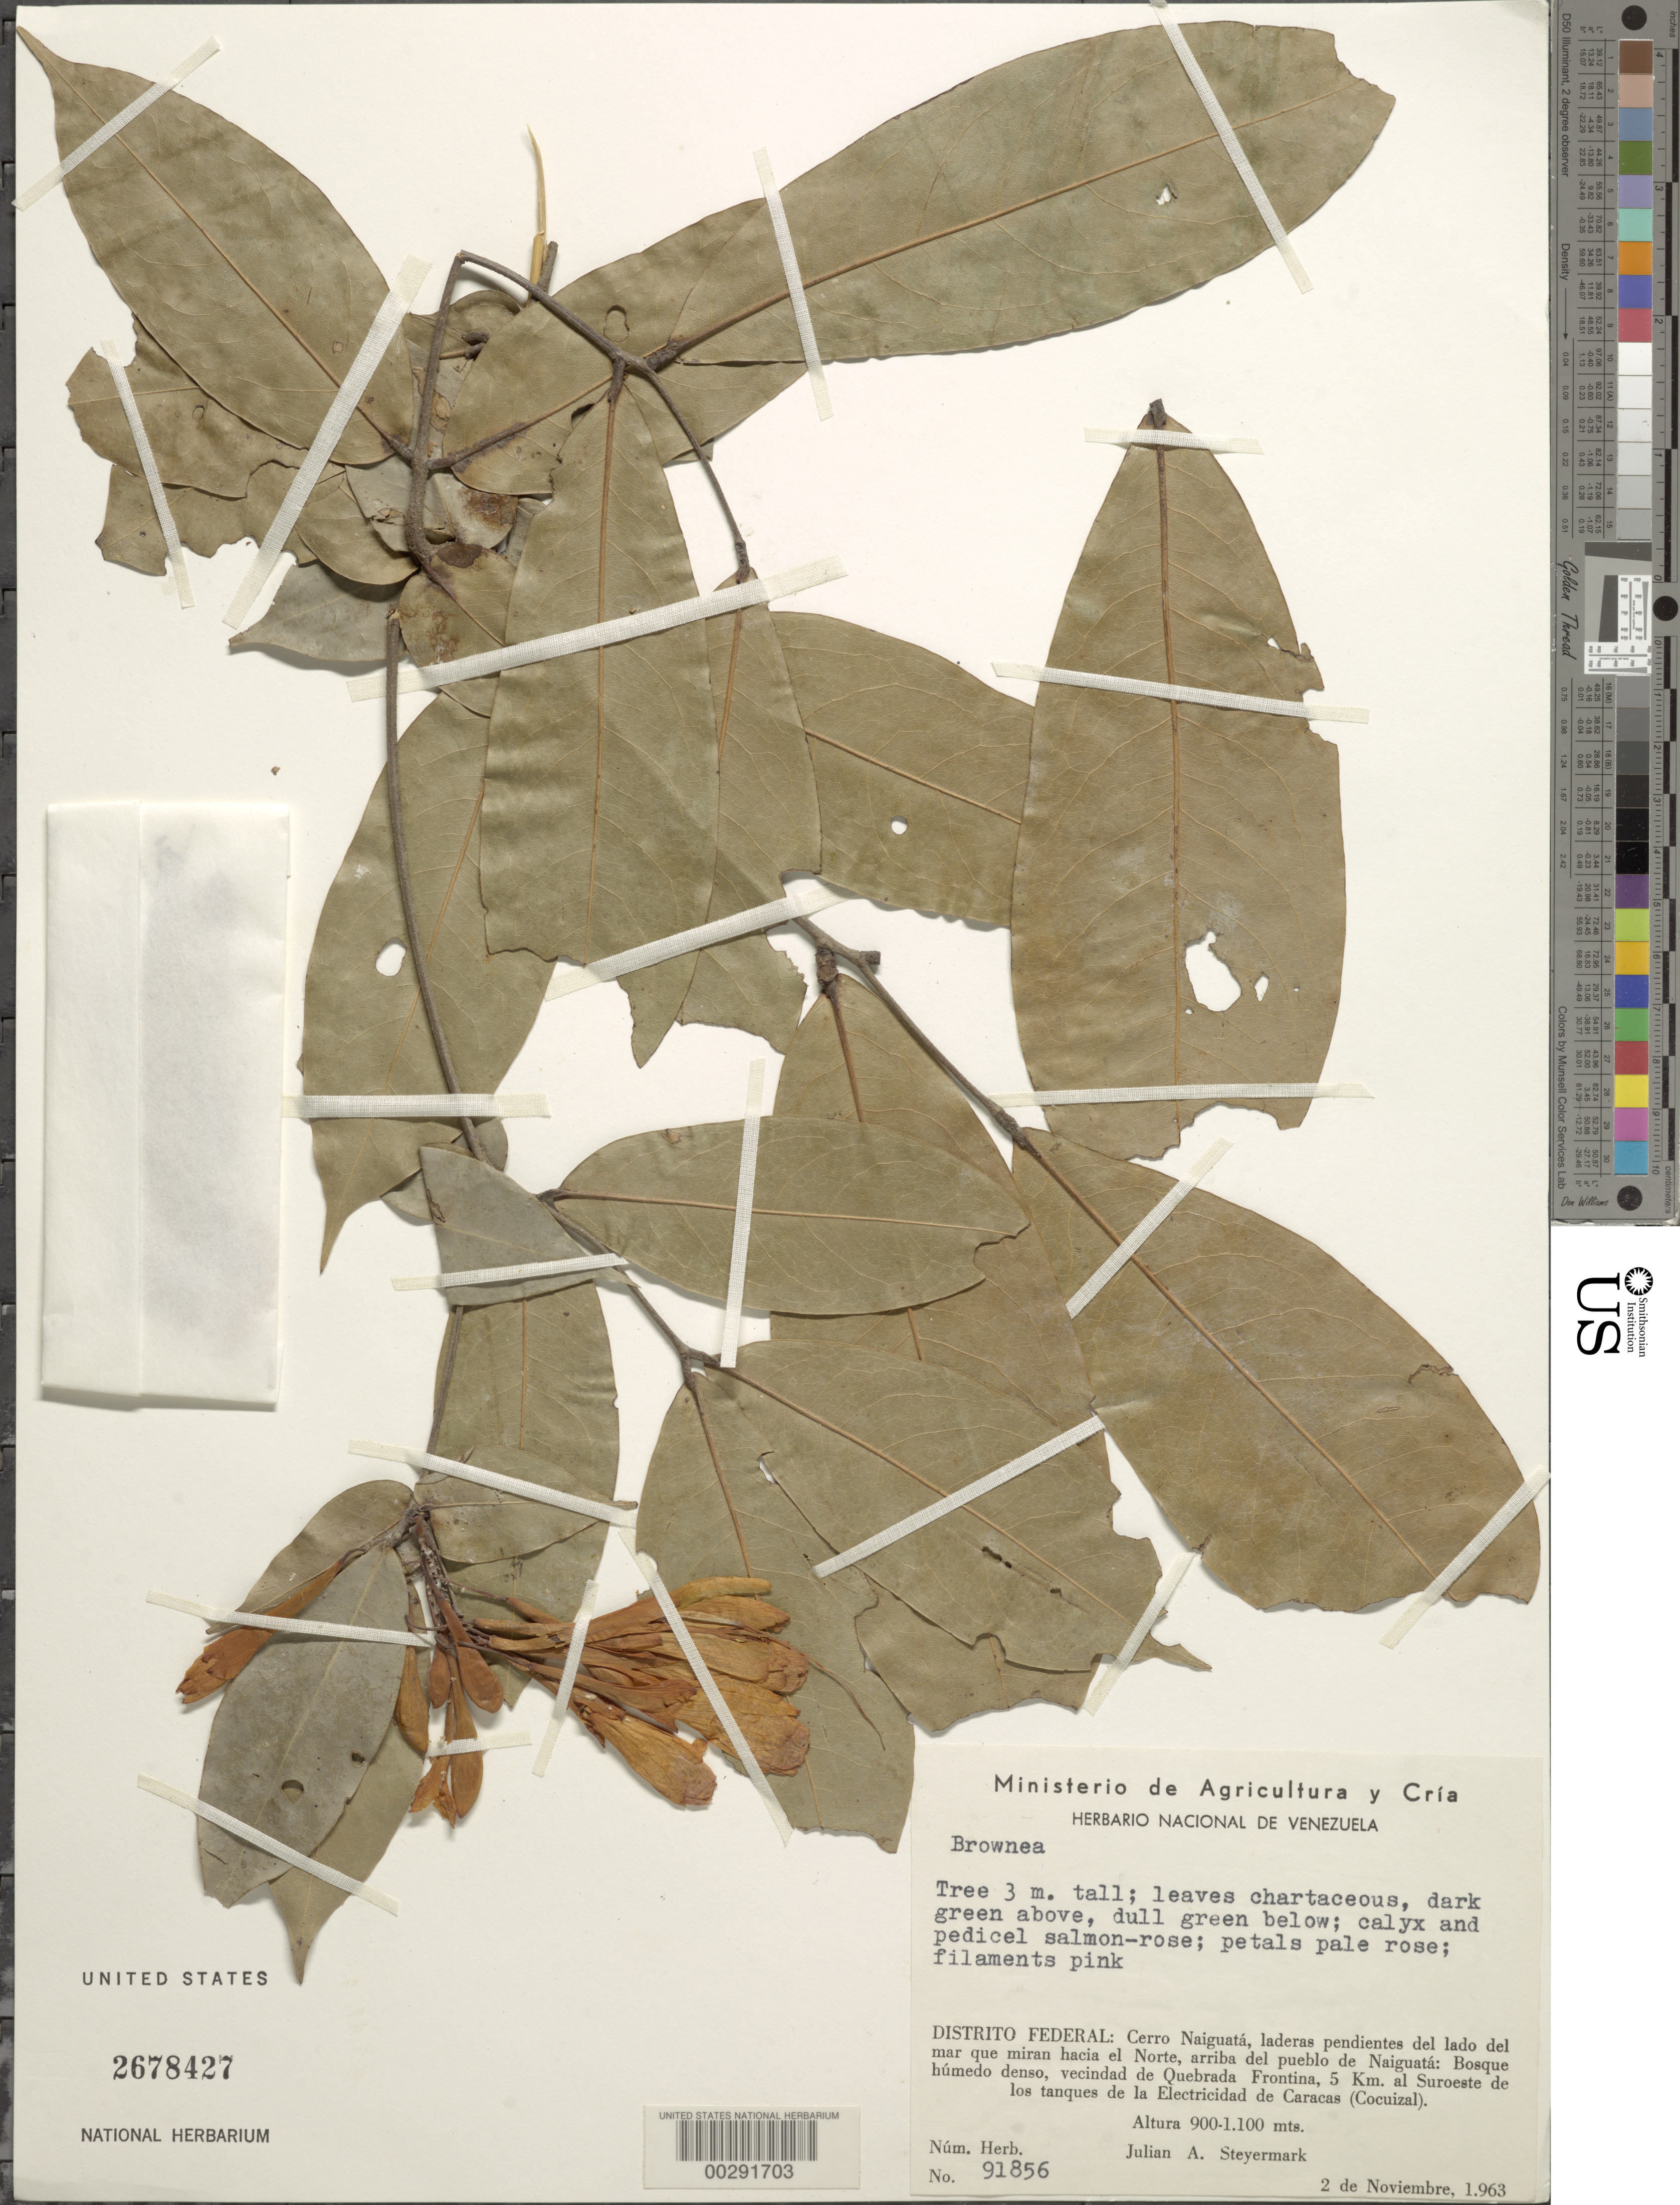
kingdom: Plantae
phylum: Tracheophyta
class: Magnoliopsida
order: Fabales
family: Fabaceae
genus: Brownea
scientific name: Brownea coccinea subsp. coccinea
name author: Jacq.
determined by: Santos-Silva, J.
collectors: J. Steyermark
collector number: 91856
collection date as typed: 02 Nov 1963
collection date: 1963-11-02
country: Venezuela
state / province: Distrito Federal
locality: Cerro naiguata, above the pueblo of naiguata, vicinity of quebrada frontina, 5 km se of the tanks of the electricidad of caracas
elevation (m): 900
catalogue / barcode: US 2678427